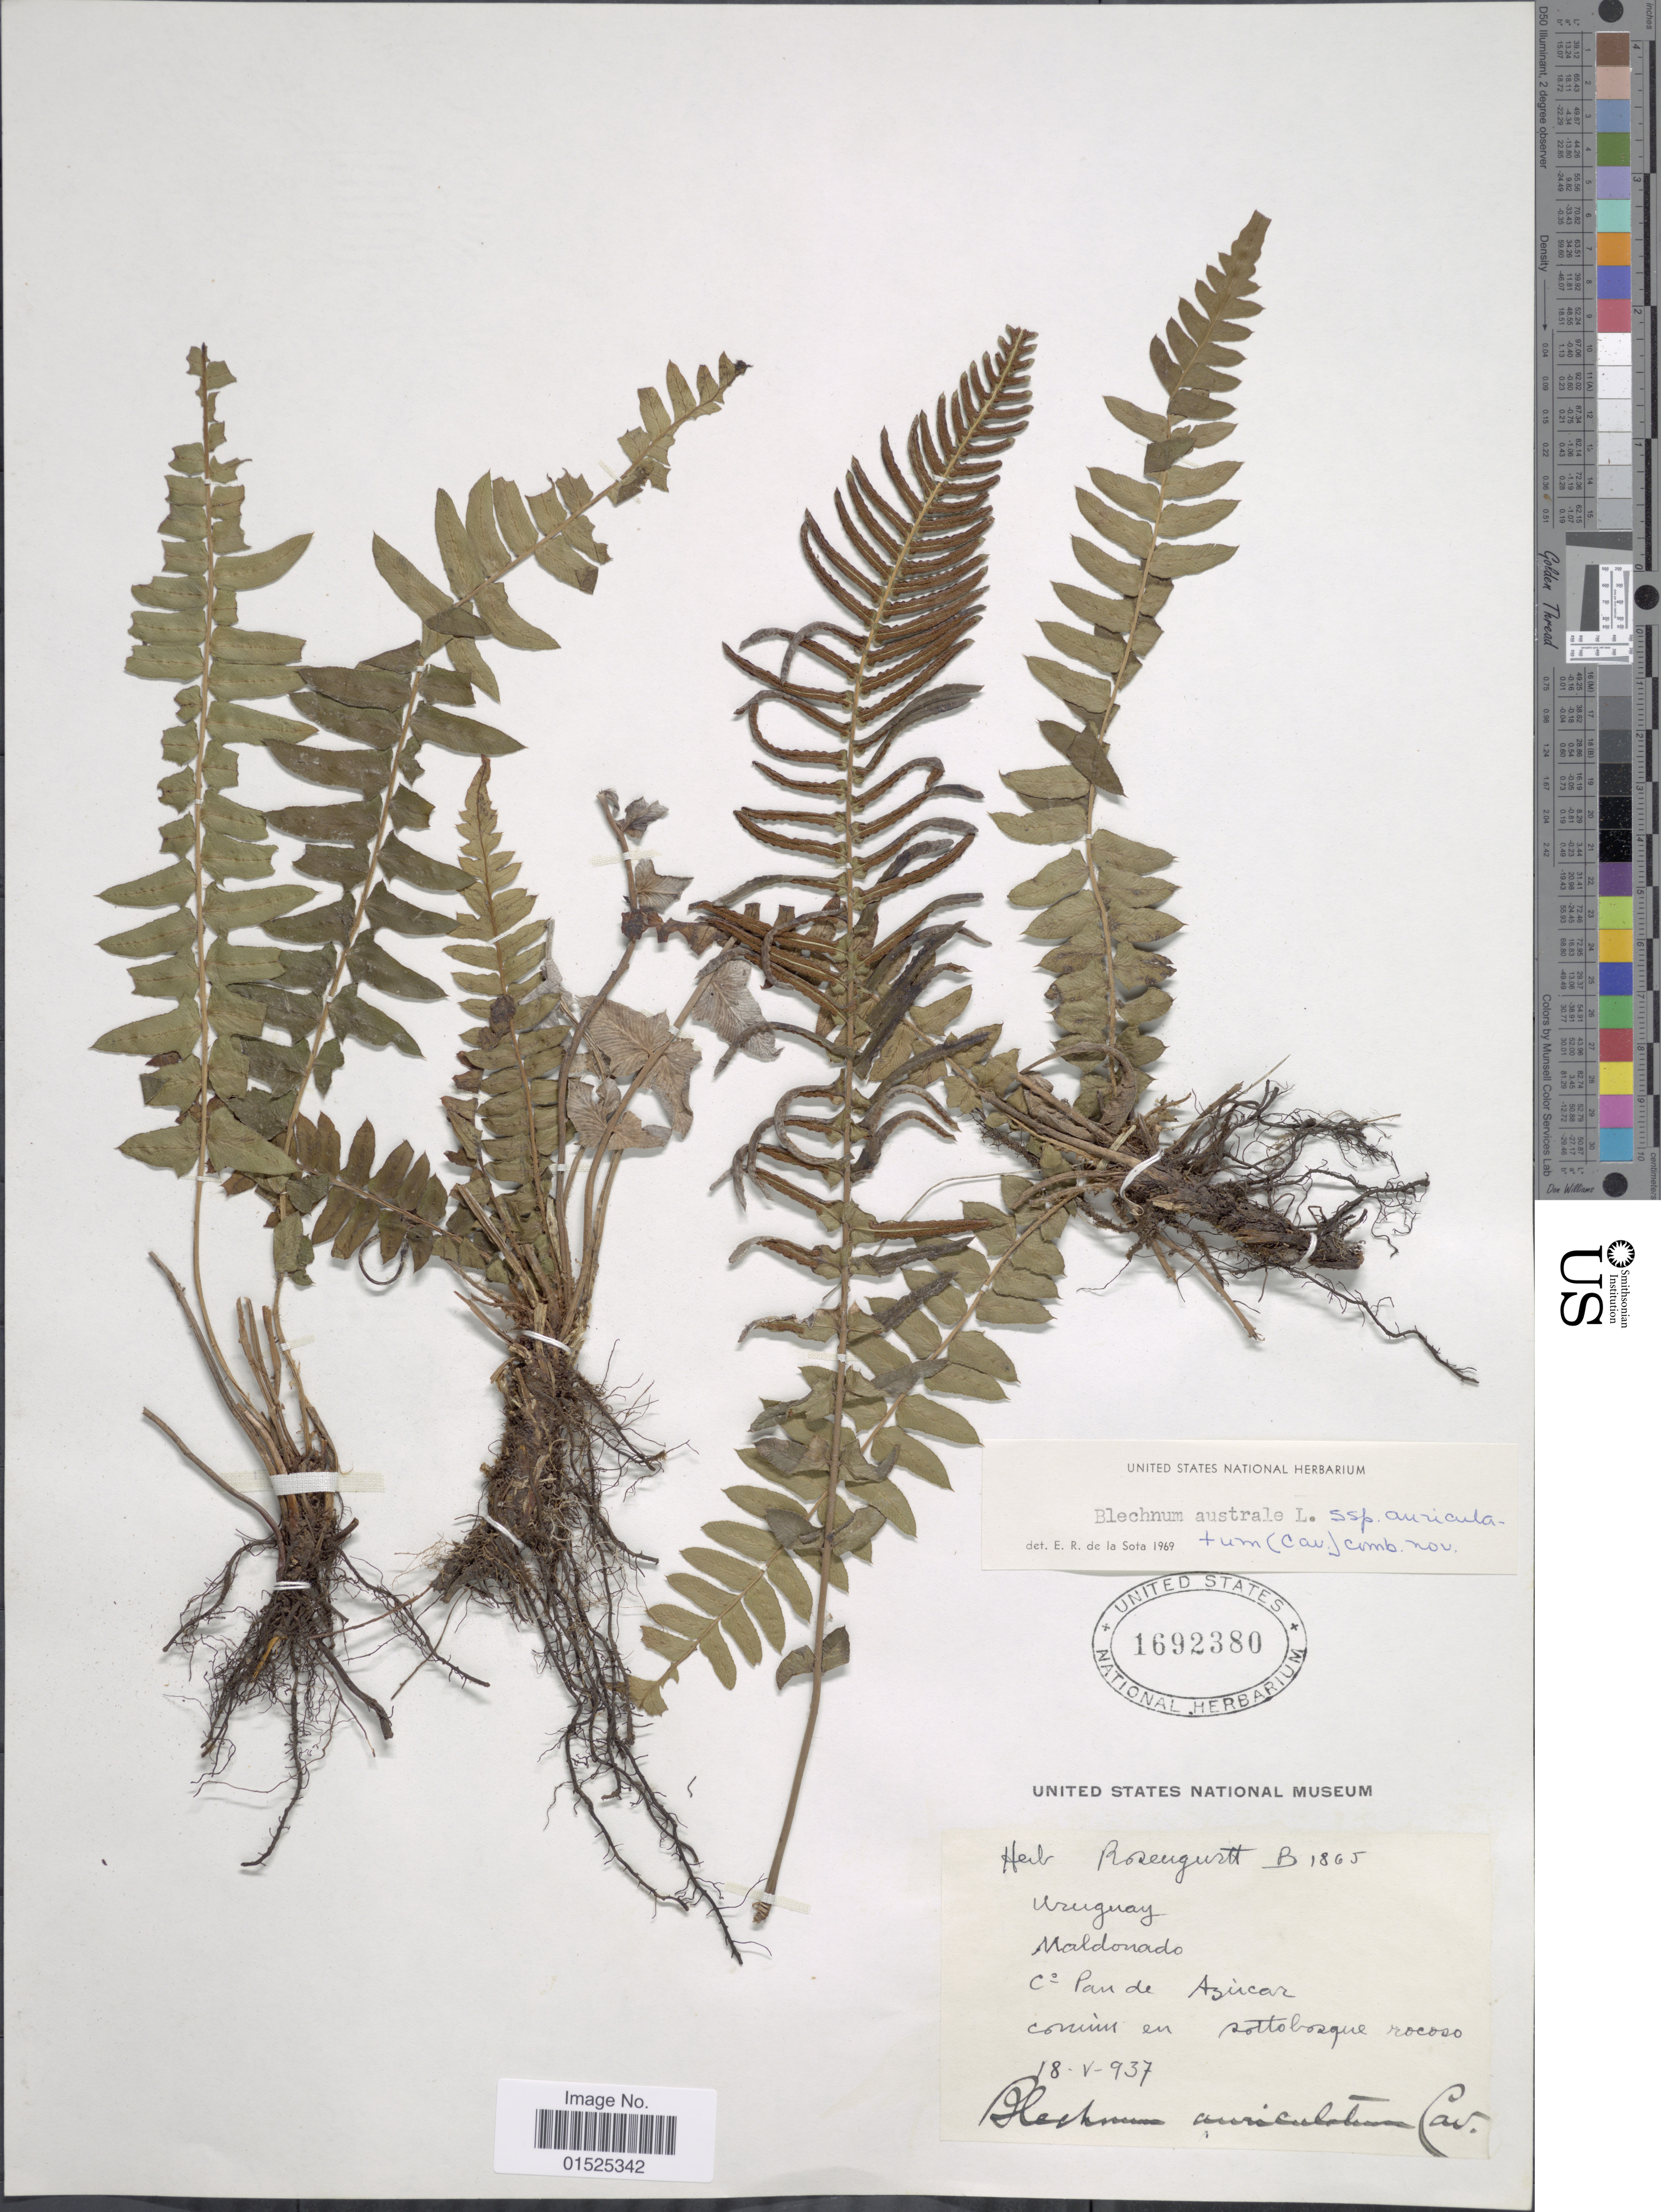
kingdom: Plantae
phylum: Tracheophyta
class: Polypodiopsida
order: Polypodiales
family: Blechnaceae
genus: Blechnum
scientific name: Blechnum australe subsp. auriculatum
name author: (Cav.) de la Sota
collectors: ex herb. Rosengurtt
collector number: B1865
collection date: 1937-05-18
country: Uruguay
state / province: Maldonado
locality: Pan de Azucar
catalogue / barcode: US 1692380